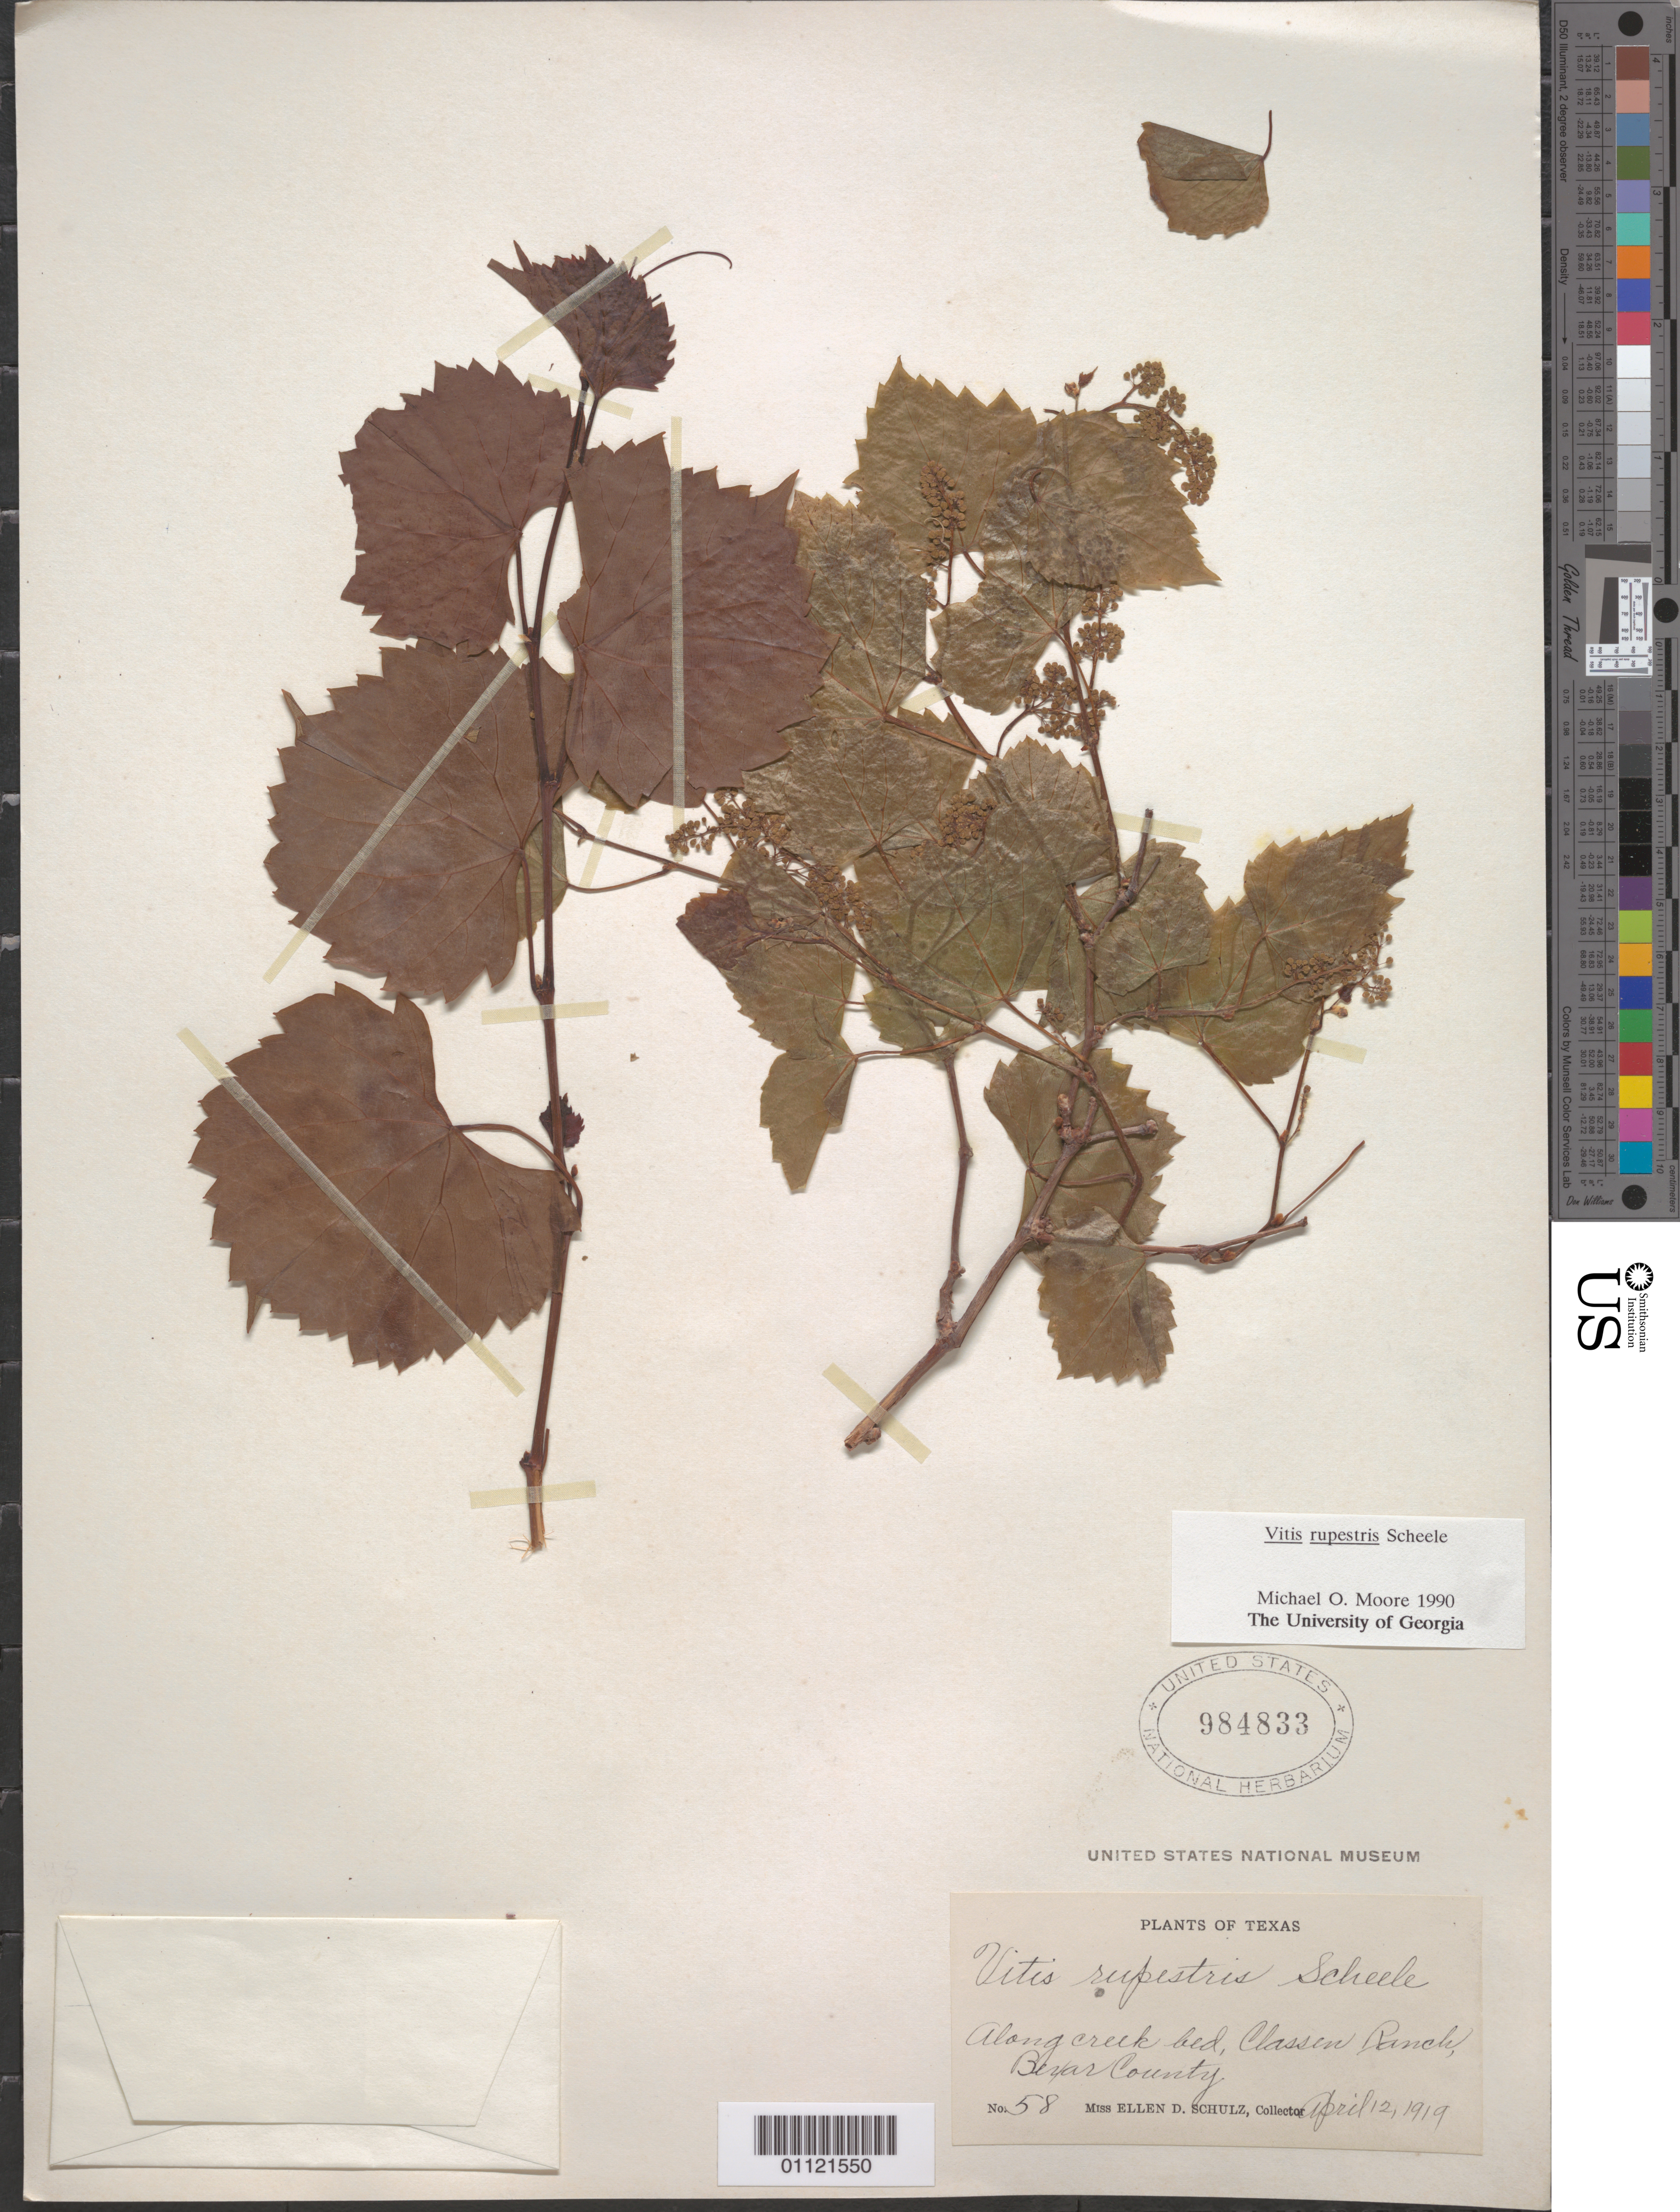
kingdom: Plantae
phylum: Tracheophyta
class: Magnoliopsida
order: Vitales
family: Vitaceae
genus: Vitis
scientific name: Vitis rupestris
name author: Scheele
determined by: Moore, M. O.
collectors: E. D. Schulz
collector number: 58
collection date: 1919-04-12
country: United States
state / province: Texas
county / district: Bexar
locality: Classen Ranch.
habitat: creek bed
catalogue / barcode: US 984833